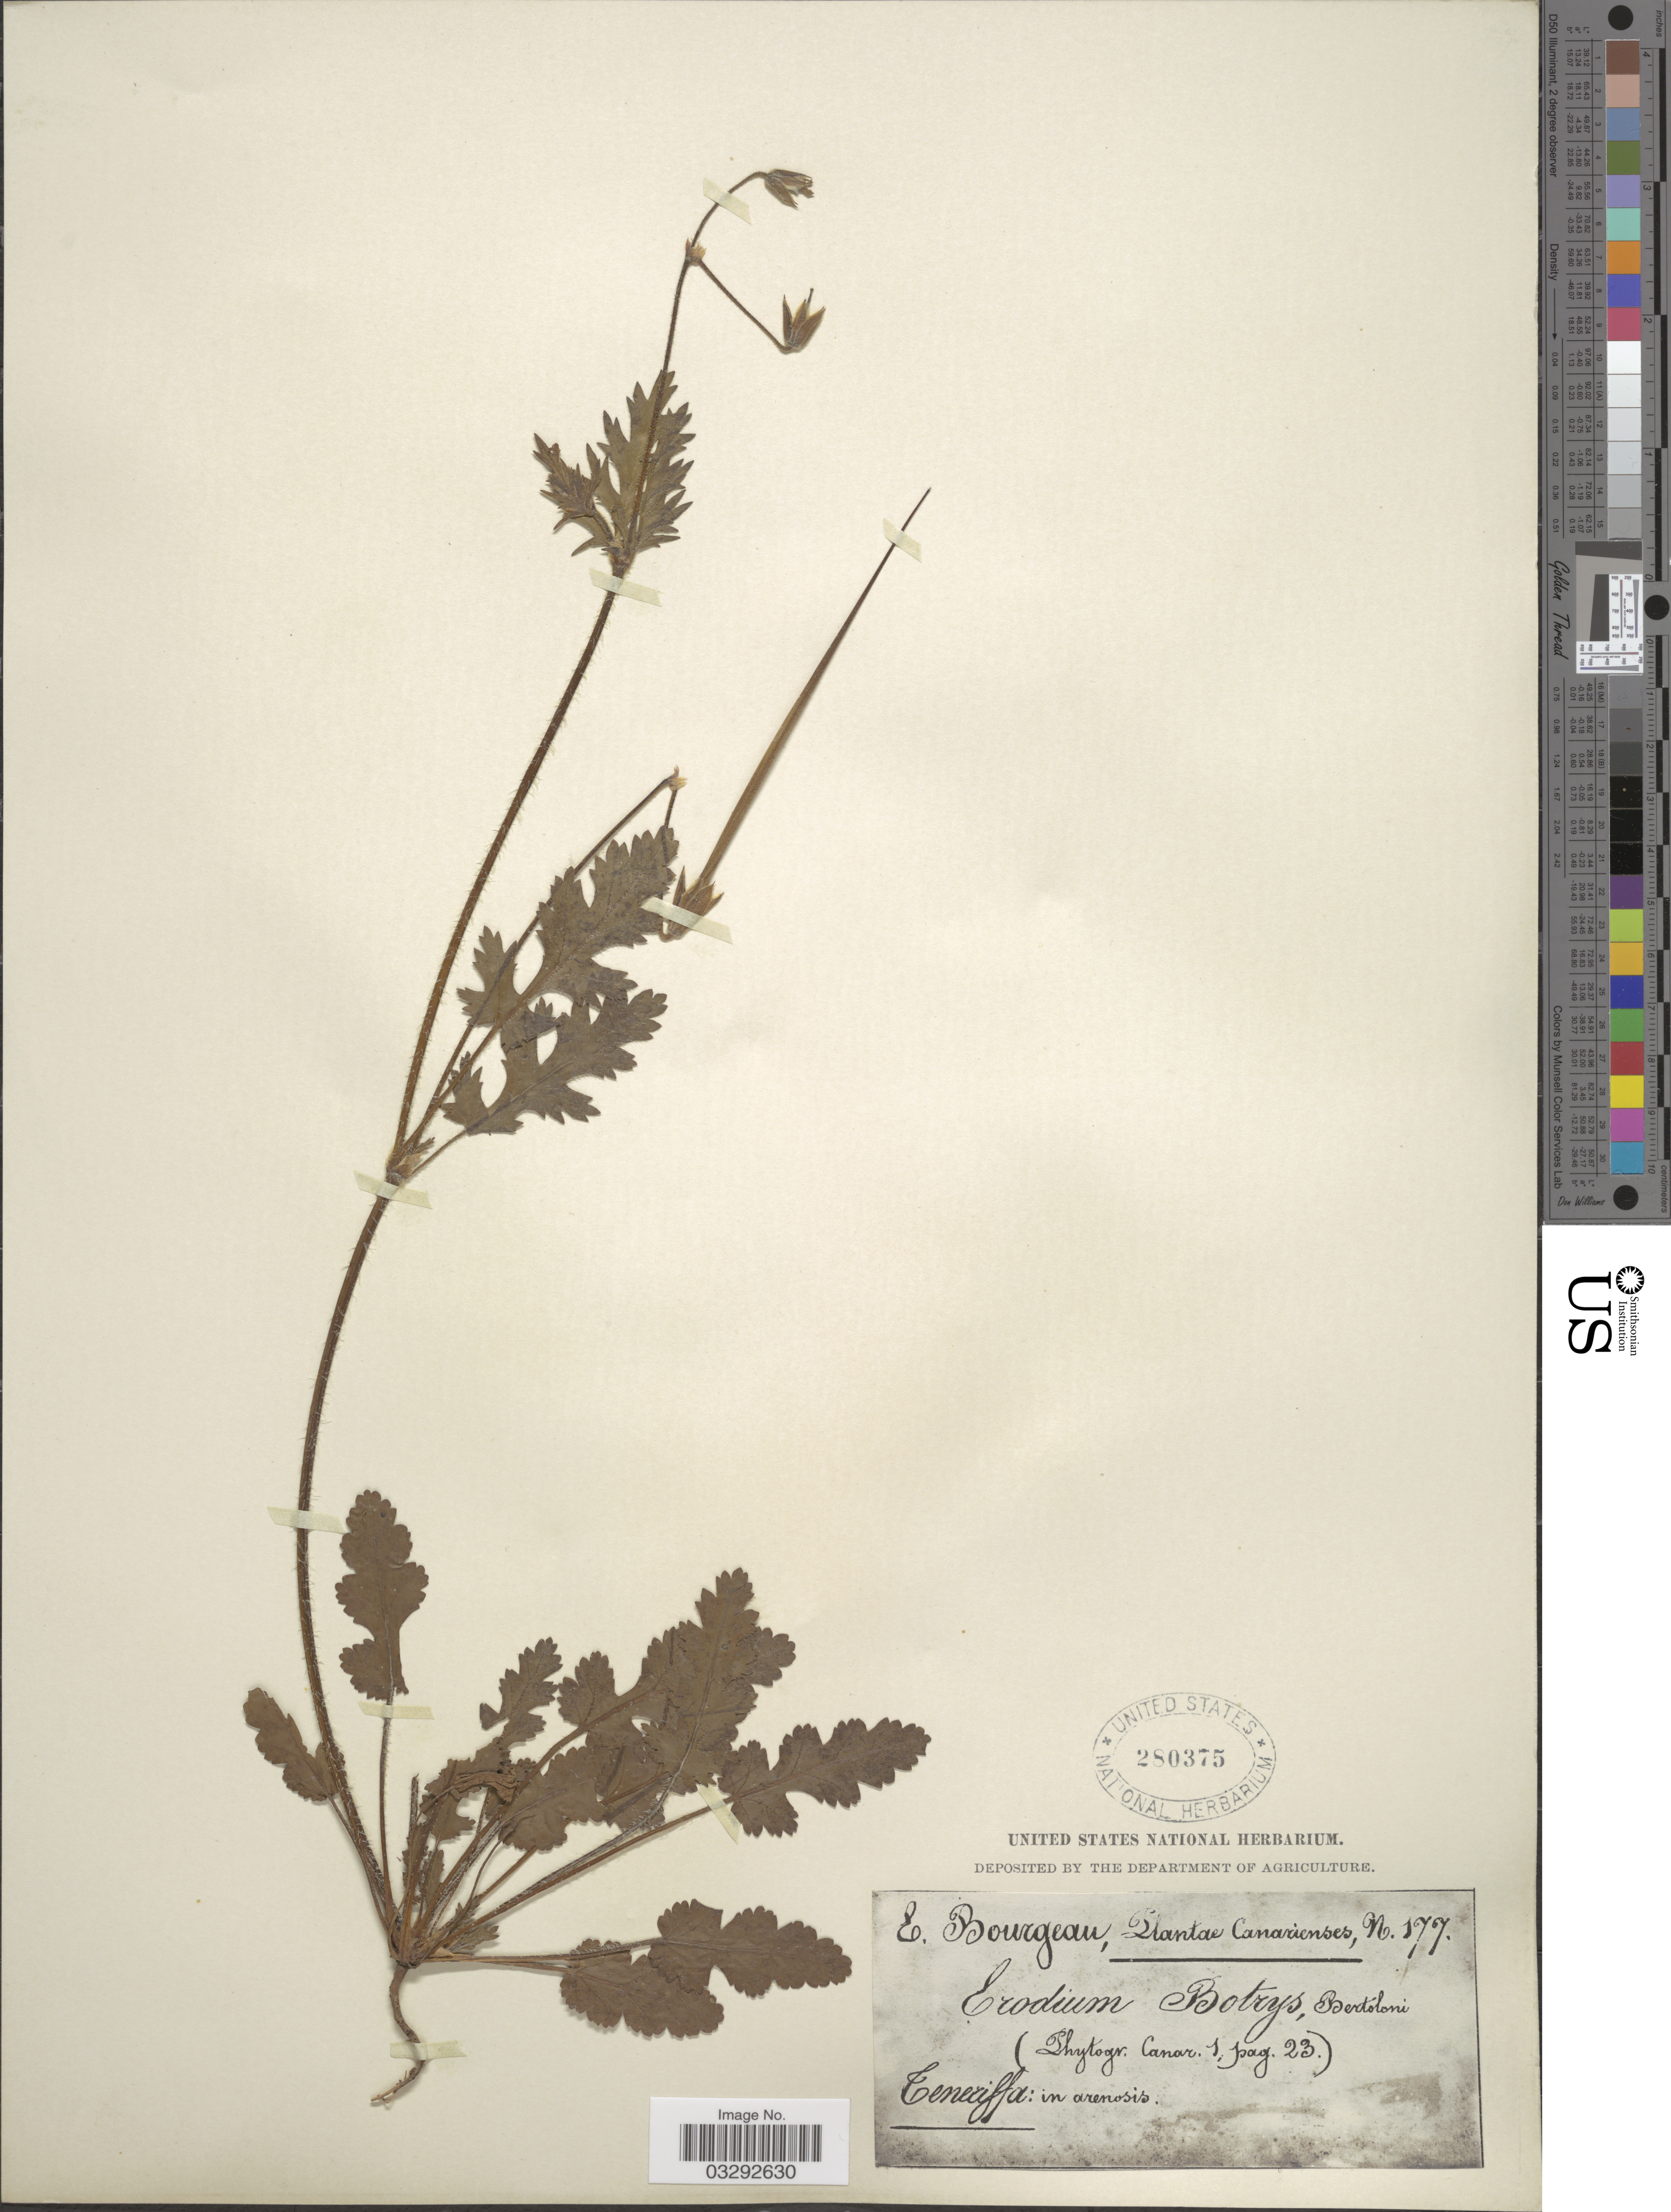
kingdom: Plantae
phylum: Tracheophyta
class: Magnoliopsida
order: Geraniales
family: Geraniaceae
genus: Erodium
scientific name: Erodium botrys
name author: (Cav.) Bertol.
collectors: E. Bourgeau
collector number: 177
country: Spain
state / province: Canarias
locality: Teneriffa: in arenosis.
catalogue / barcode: US 280375